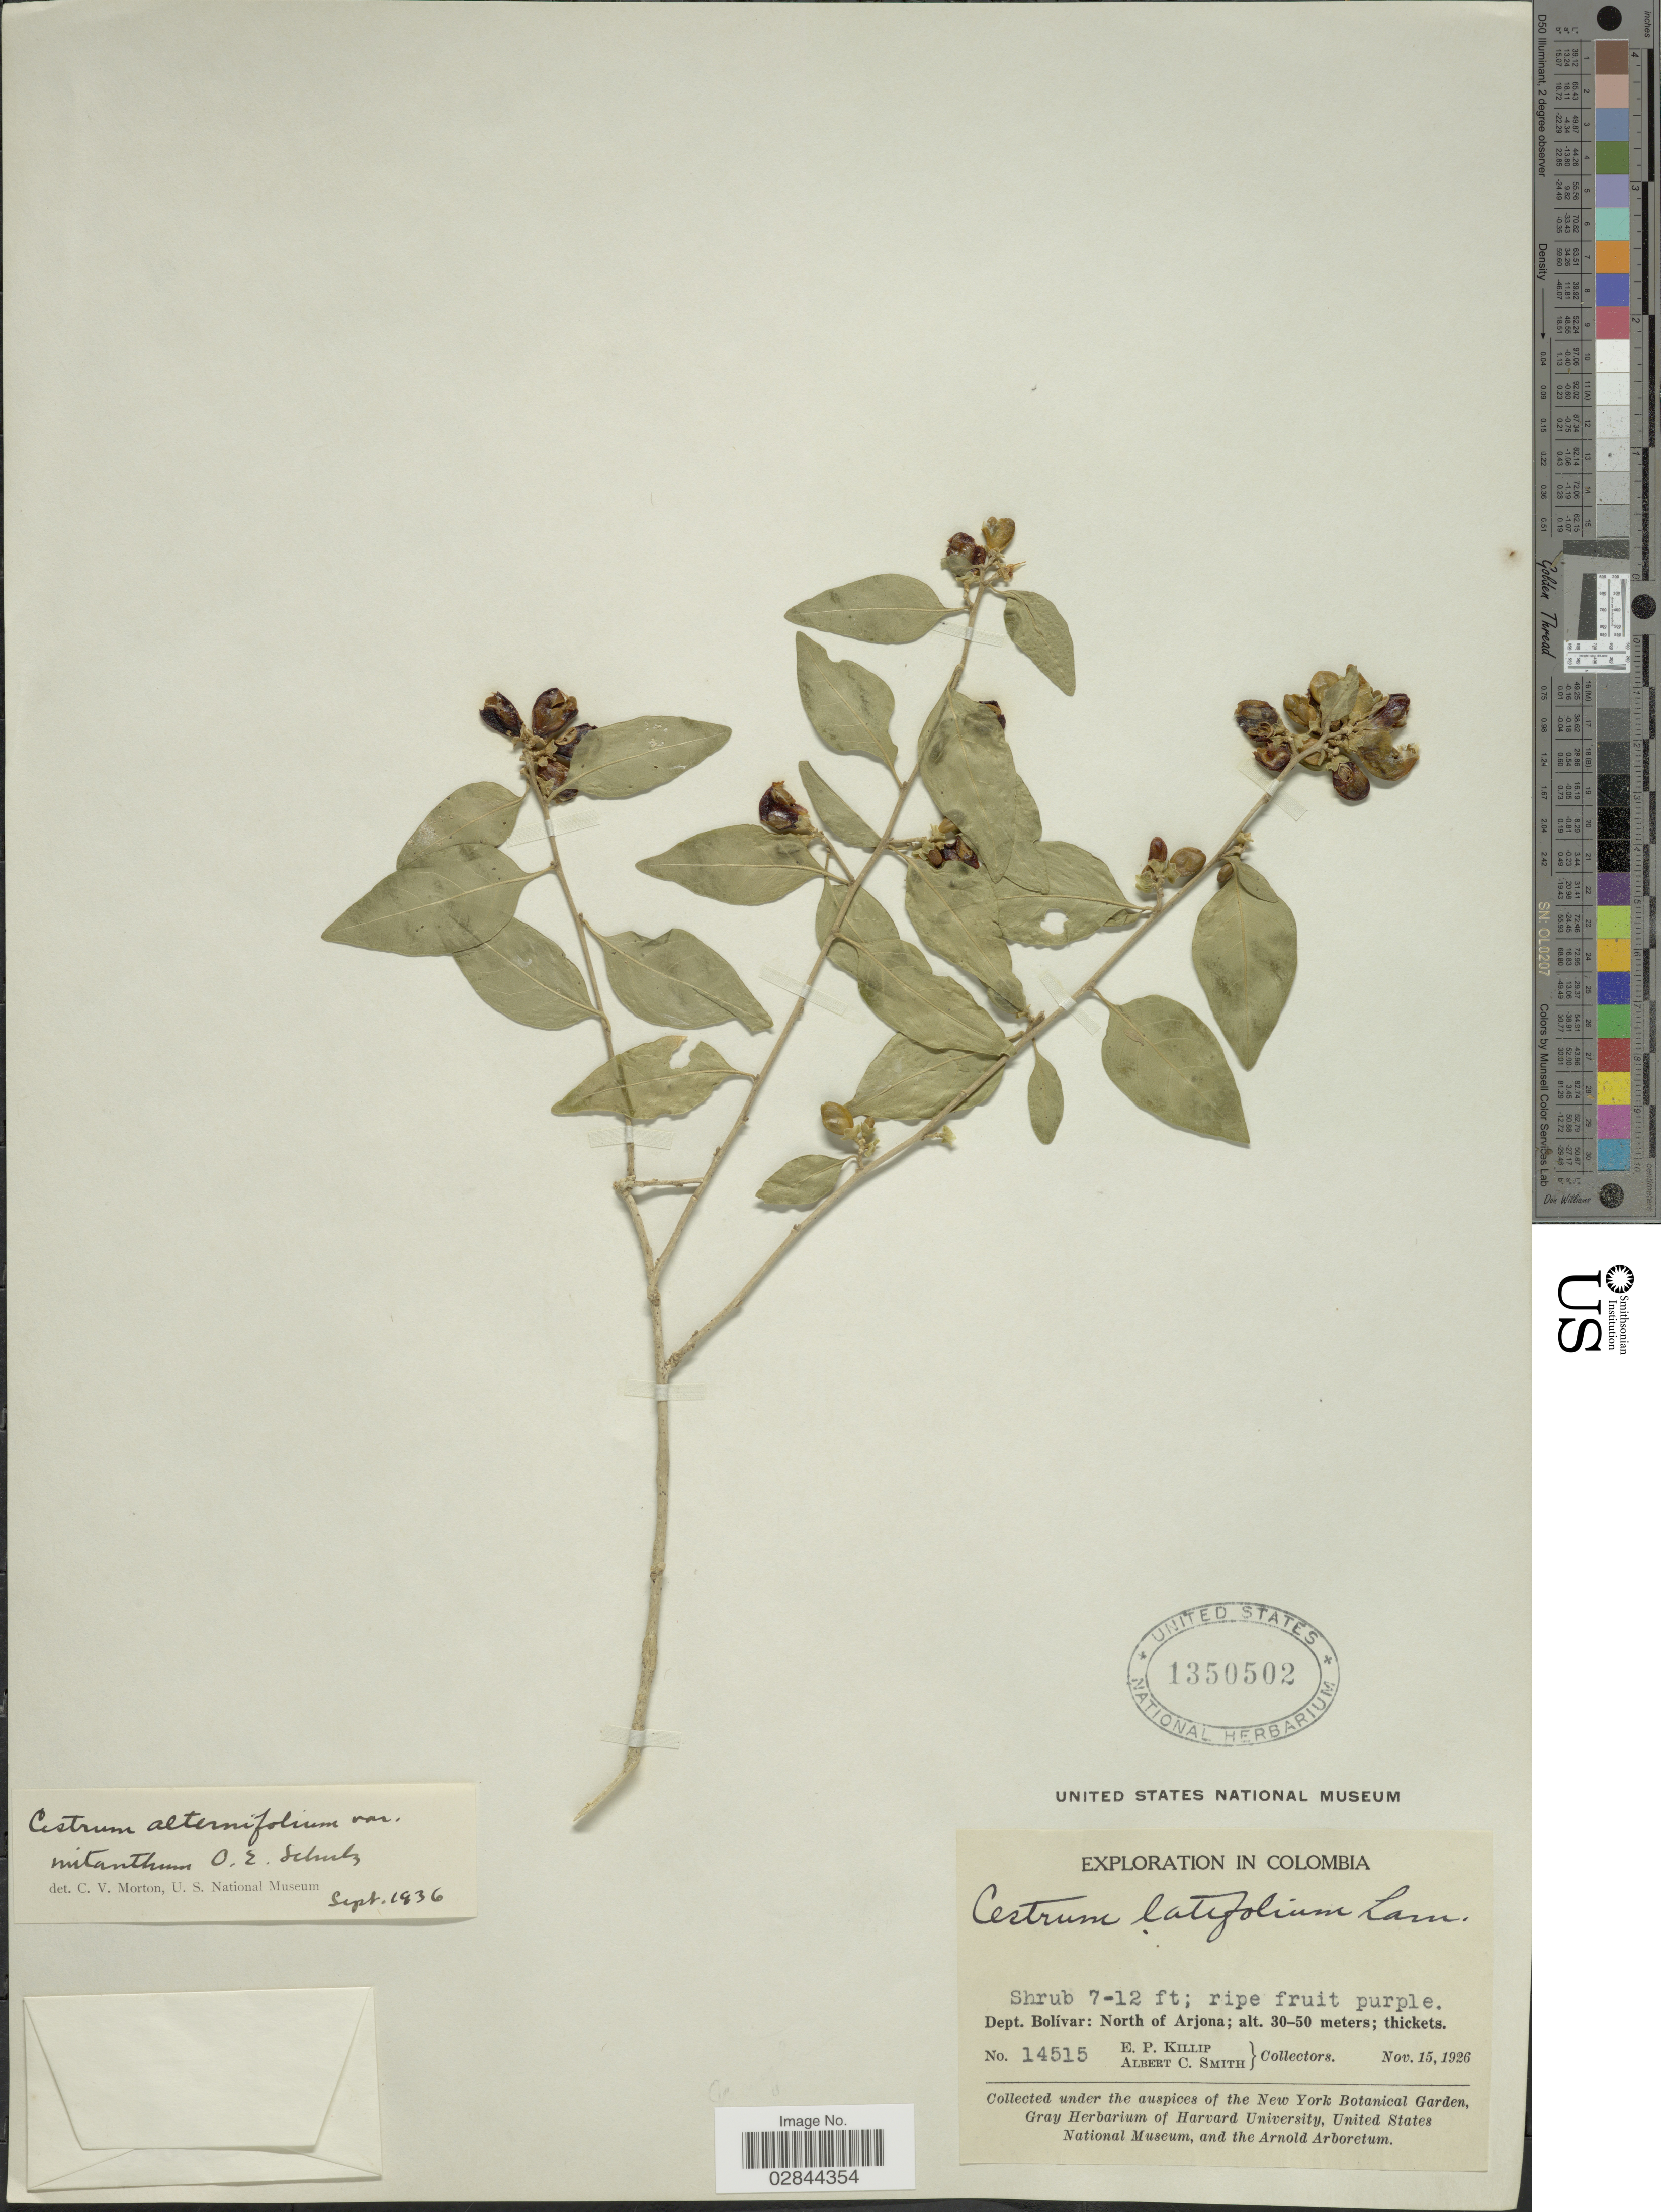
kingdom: Plantae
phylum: Tracheophyta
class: Magnoliopsida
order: Solanales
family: Solanaceae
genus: Cestrum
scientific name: Cestrum alternifolium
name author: (Jacq.) O.E. Schulz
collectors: E. P. Killip & A. C. Smith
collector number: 14515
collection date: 1926-11-15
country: Colombia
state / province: Bolívar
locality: Dept. Bolívar, North of Arjona.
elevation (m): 30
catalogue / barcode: US 1350502